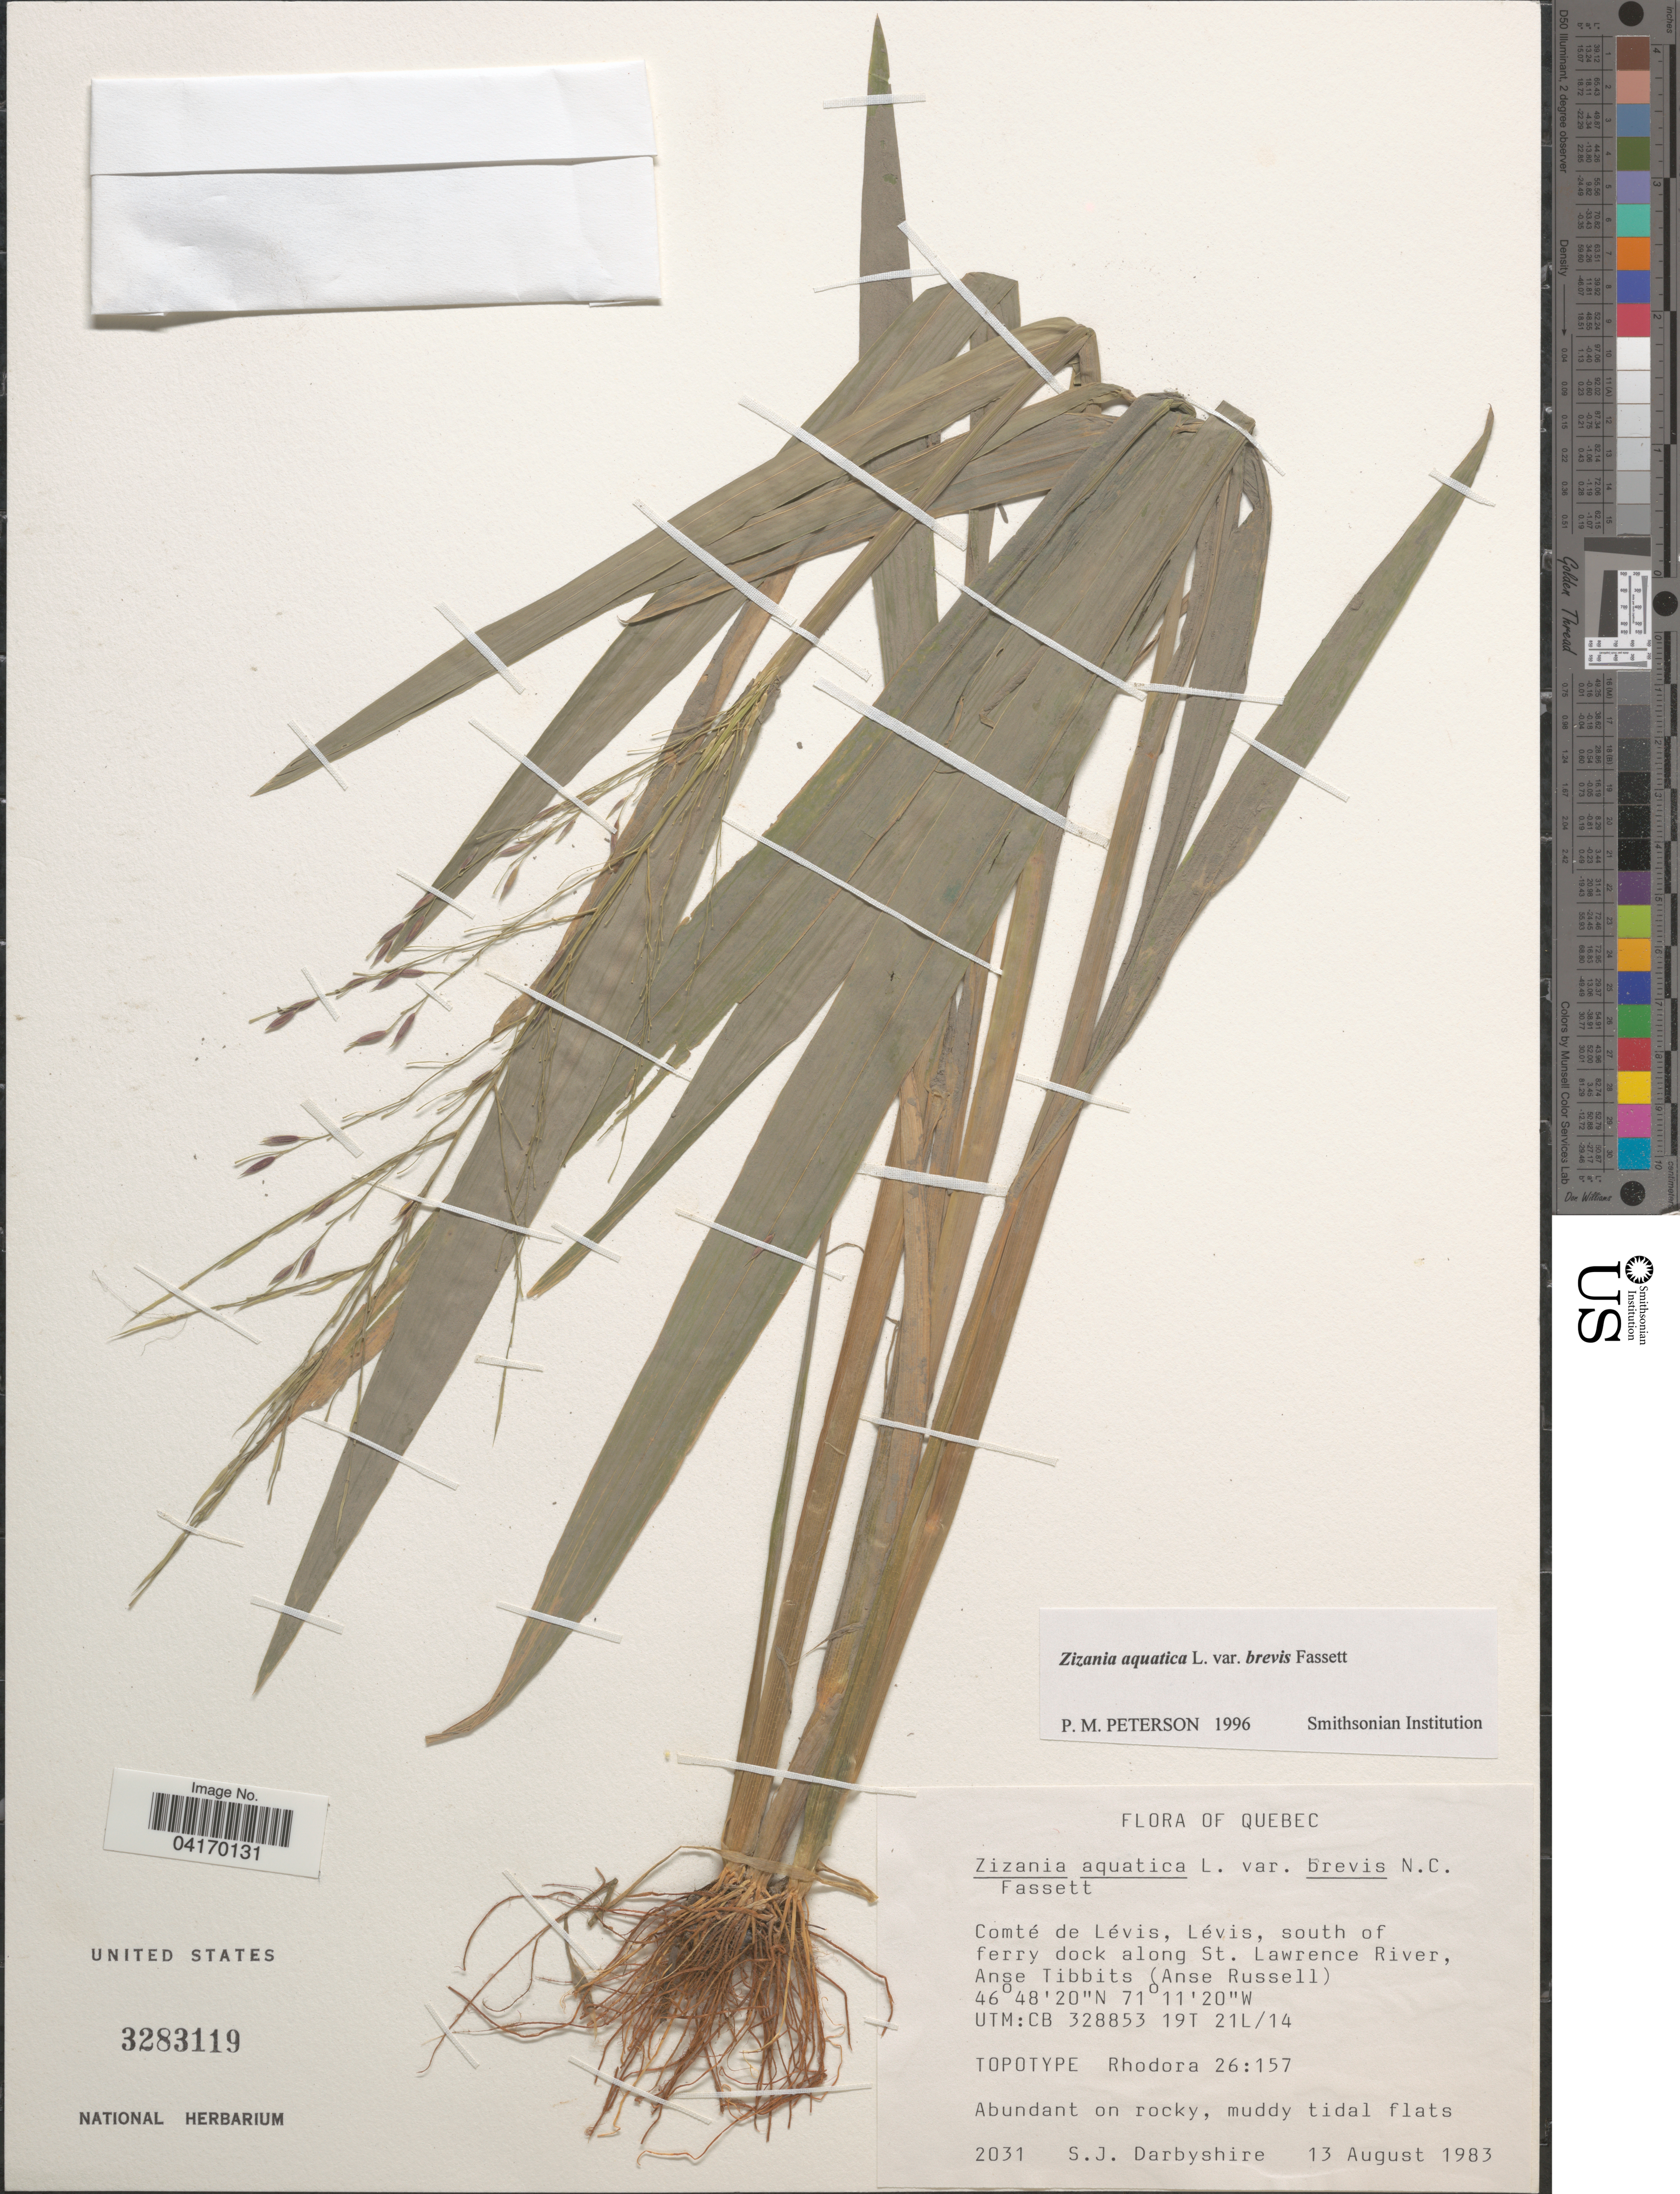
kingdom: Plantae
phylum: Tracheophyta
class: Liliopsida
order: Poales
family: Poaceae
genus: Zizania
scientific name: Zizania aquatica var. brevis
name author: Fassett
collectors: S. Darbyshire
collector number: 2031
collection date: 1983-08-13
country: Canada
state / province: Quebec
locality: Comté de Lévis, south of ferry dock along St. Lawrence River, Anse Tibbits (Anse Russell).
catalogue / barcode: US 3283119